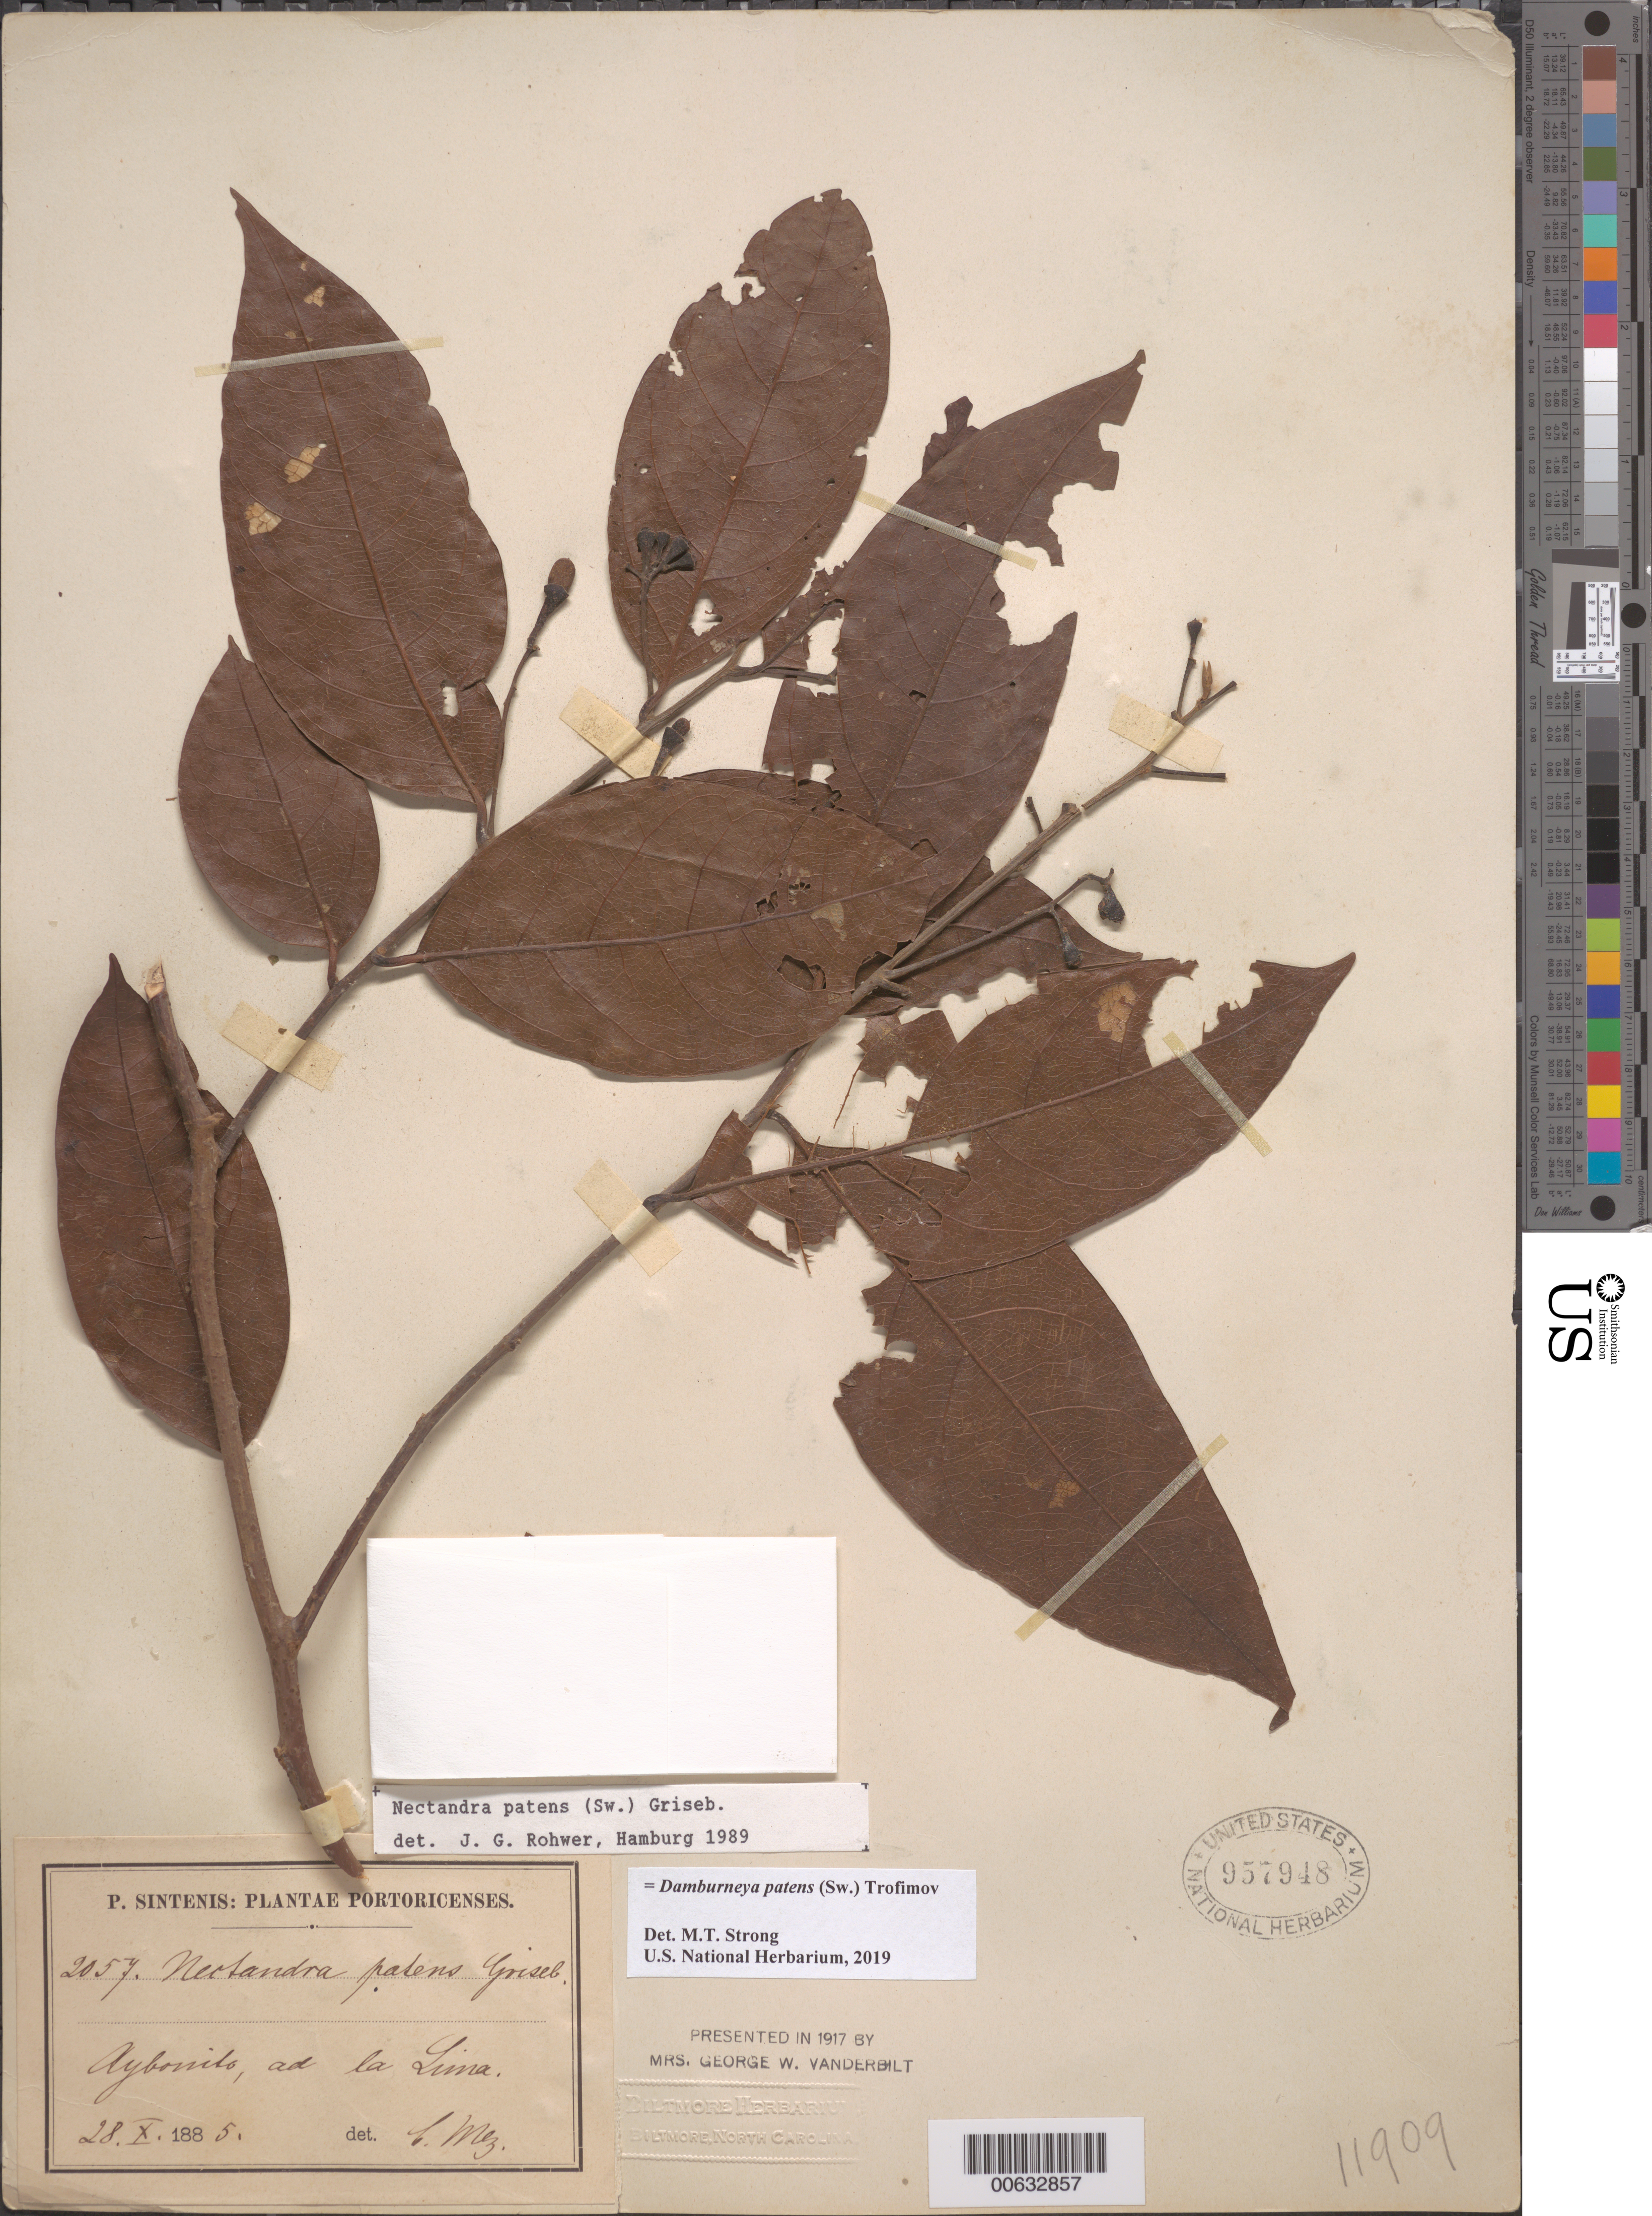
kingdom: Plantae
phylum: Tracheophyta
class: Magnoliopsida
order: Laurales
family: Lauraceae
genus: Damburneya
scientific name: Damburneya patens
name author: (Sw.) Trofimov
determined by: Strong, M. T., (US), Smithsonian Institution - National Museum of Natural History (UNITED STATES)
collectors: P. Sintenis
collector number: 2057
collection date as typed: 28 Oct 1885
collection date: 1885-10-28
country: Puerto Rico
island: Greater Antilles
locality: Aybonito, ad la Lima.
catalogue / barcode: US 957948